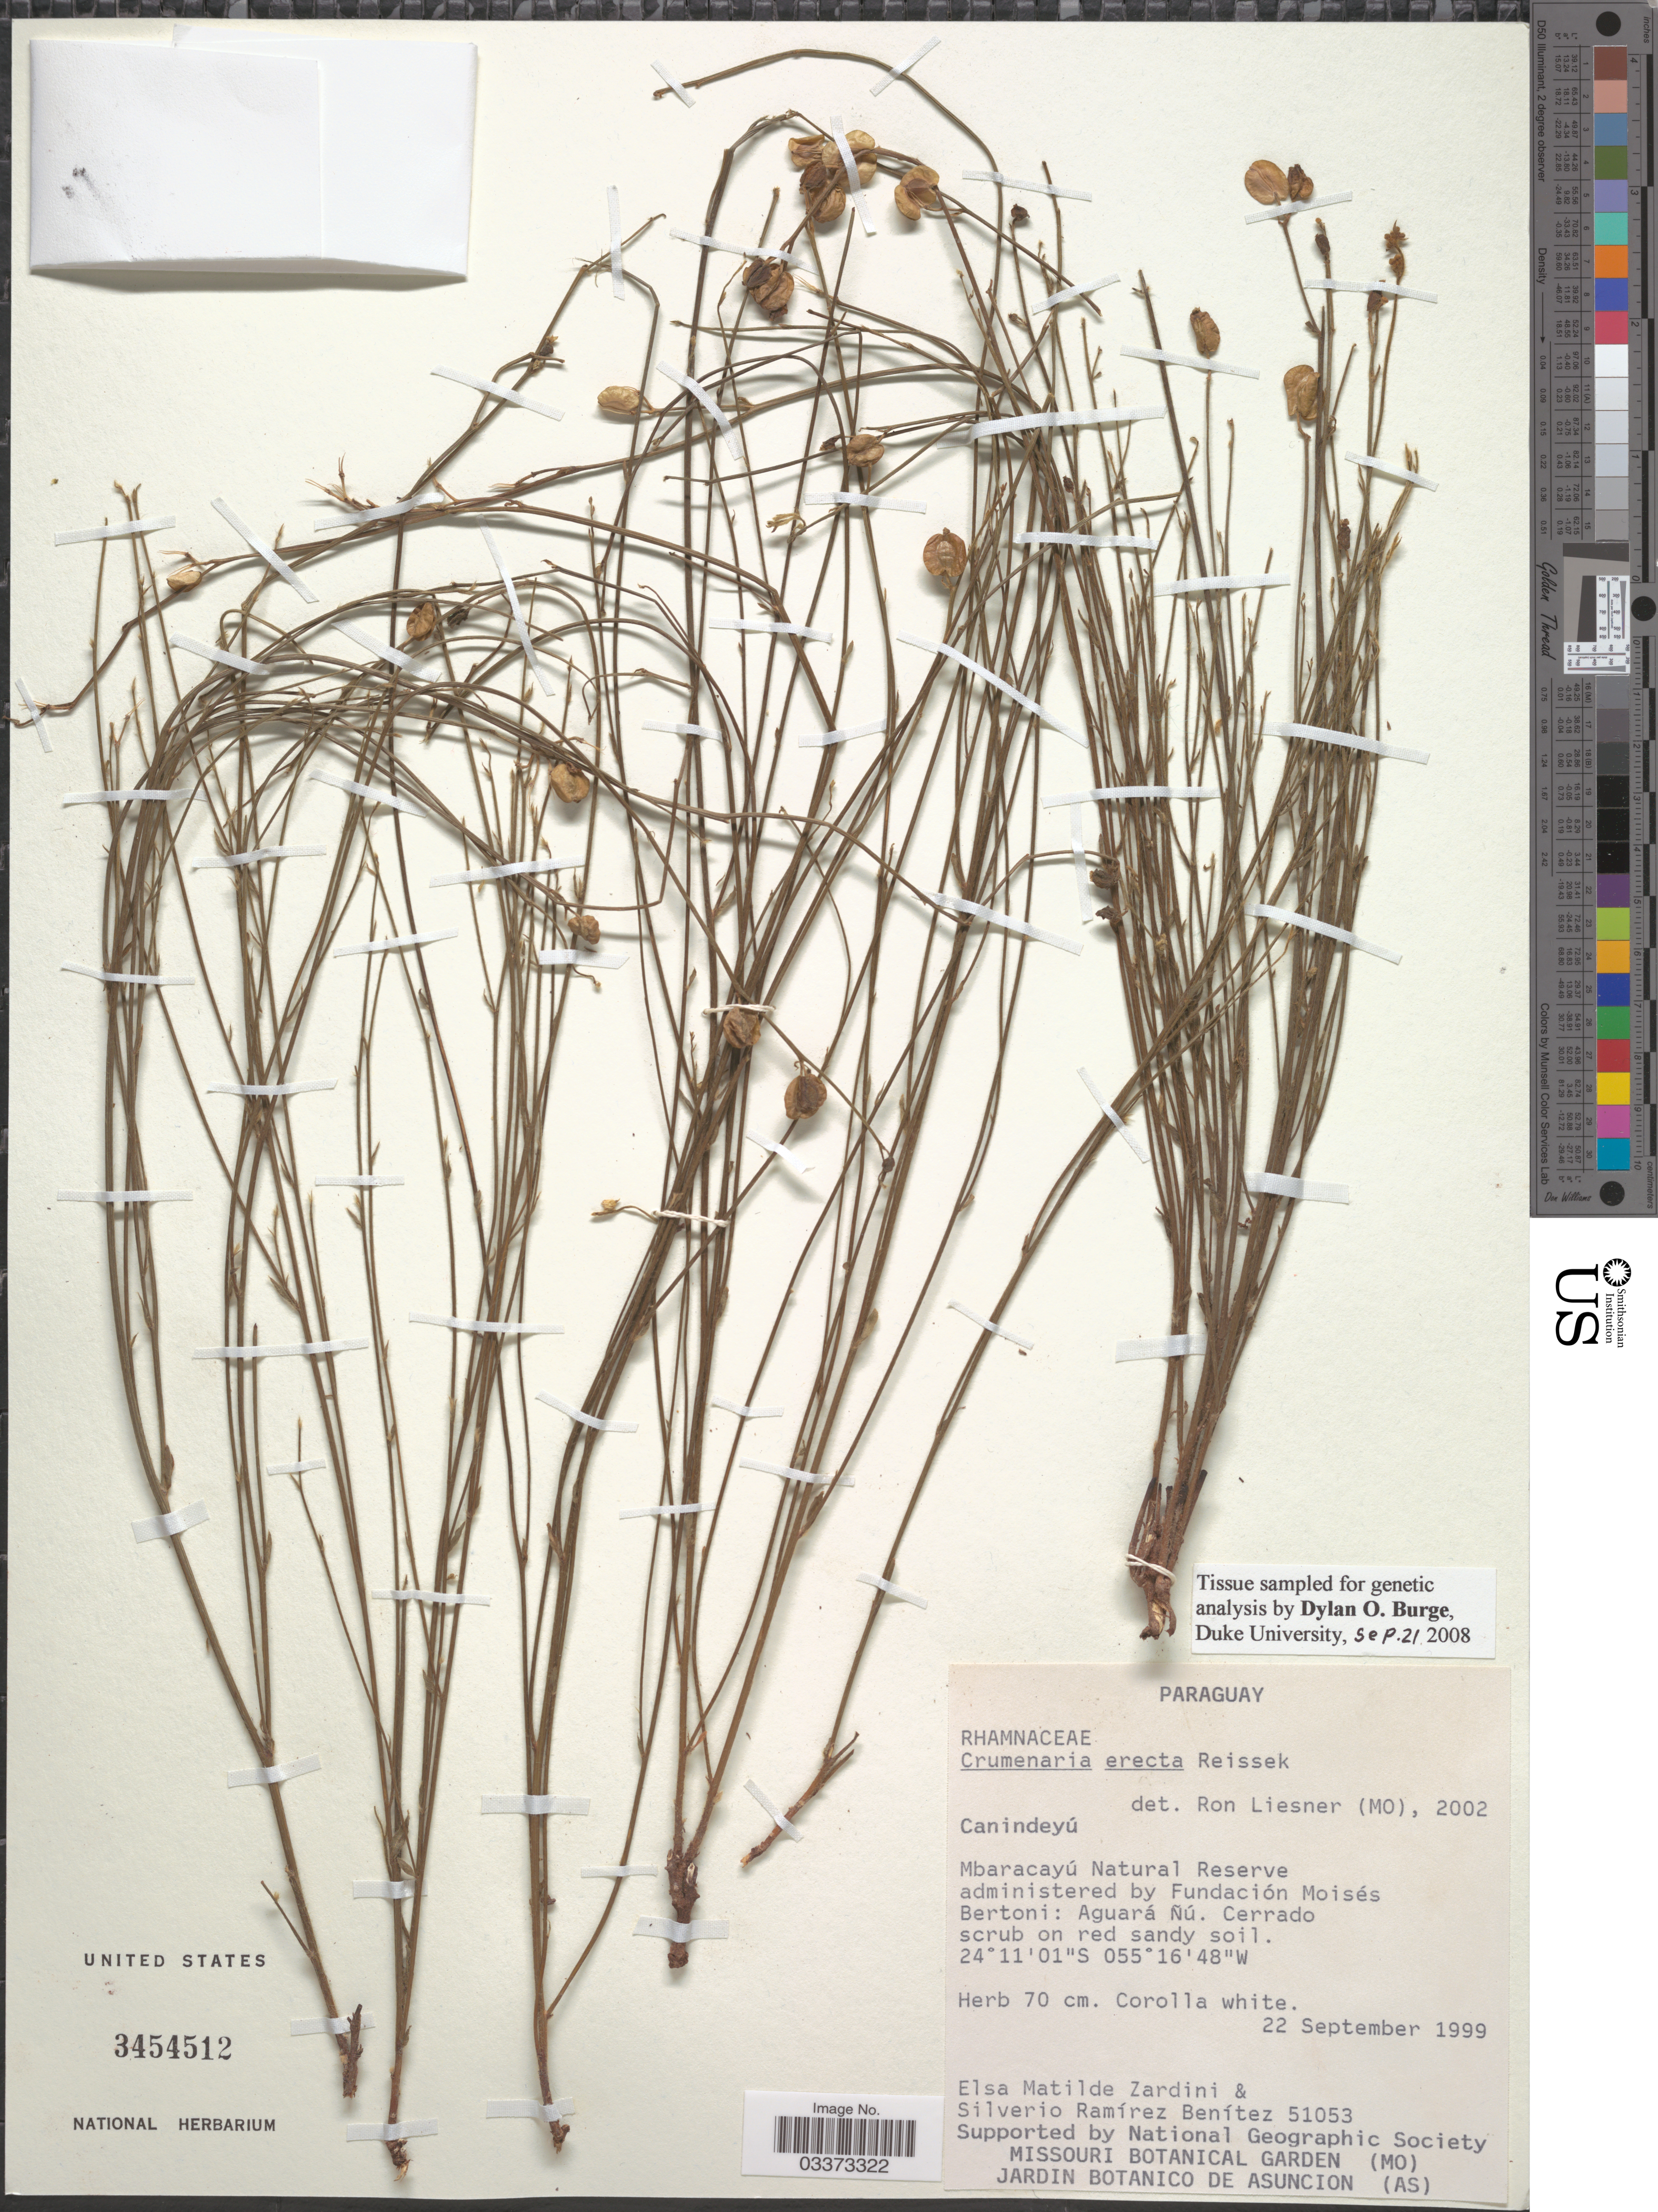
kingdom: Plantae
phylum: Tracheophyta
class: Magnoliopsida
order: Rosales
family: Rhamnaceae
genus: Crumenaria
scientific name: Crumenaria polygaloides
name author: Reissek in Mart.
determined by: Figueira, Mauricio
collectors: E. M. Zardini & S. Ramírez Benítez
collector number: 51053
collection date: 1999-09-22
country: Paraguay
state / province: Canindeyu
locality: Mbaracayú Natural Reserve administered by Fundación Moisés Bertoni: Aguará Ñú.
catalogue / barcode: US 3454512